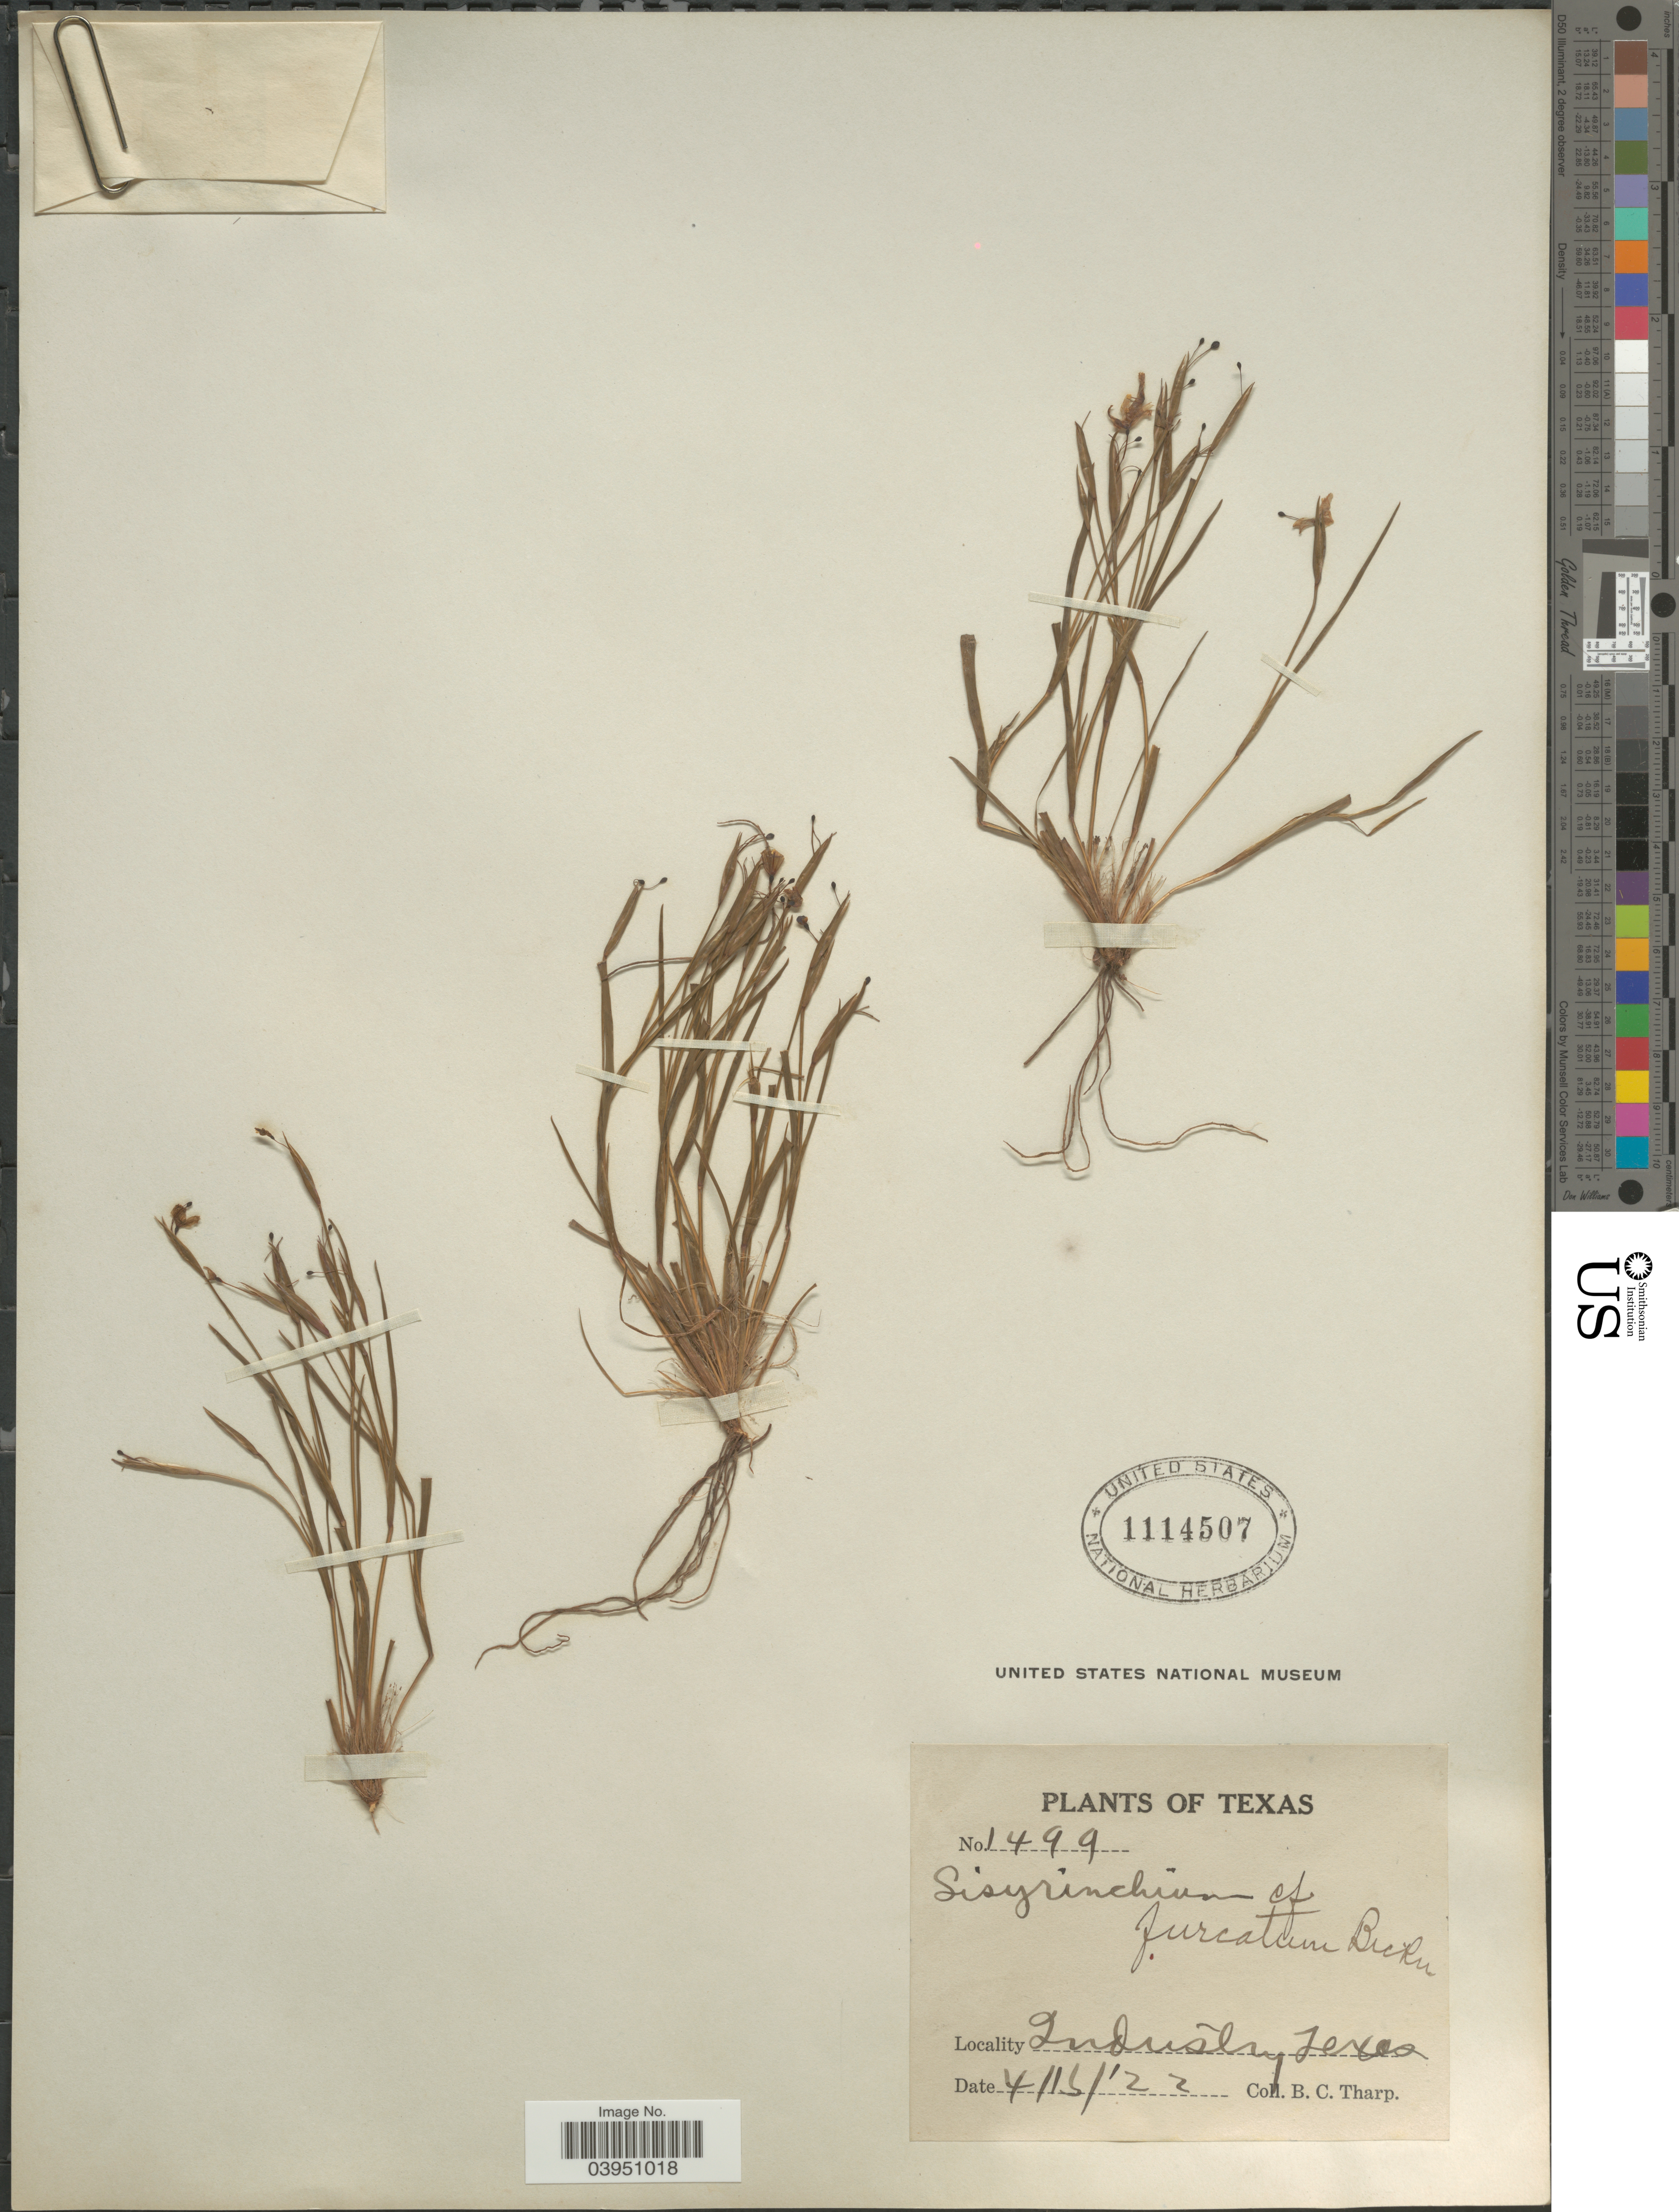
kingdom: Plantae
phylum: Tracheophyta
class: Liliopsida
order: Asparagales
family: Iridaceae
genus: Sisyrinchium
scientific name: Sisyrinchium furcatum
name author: E.P. Bicknell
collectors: B. C. Tharp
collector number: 1499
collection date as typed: Transcribed d/m/y: 16/4/22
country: United States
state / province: Texas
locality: Industry.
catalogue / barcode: US 1114507